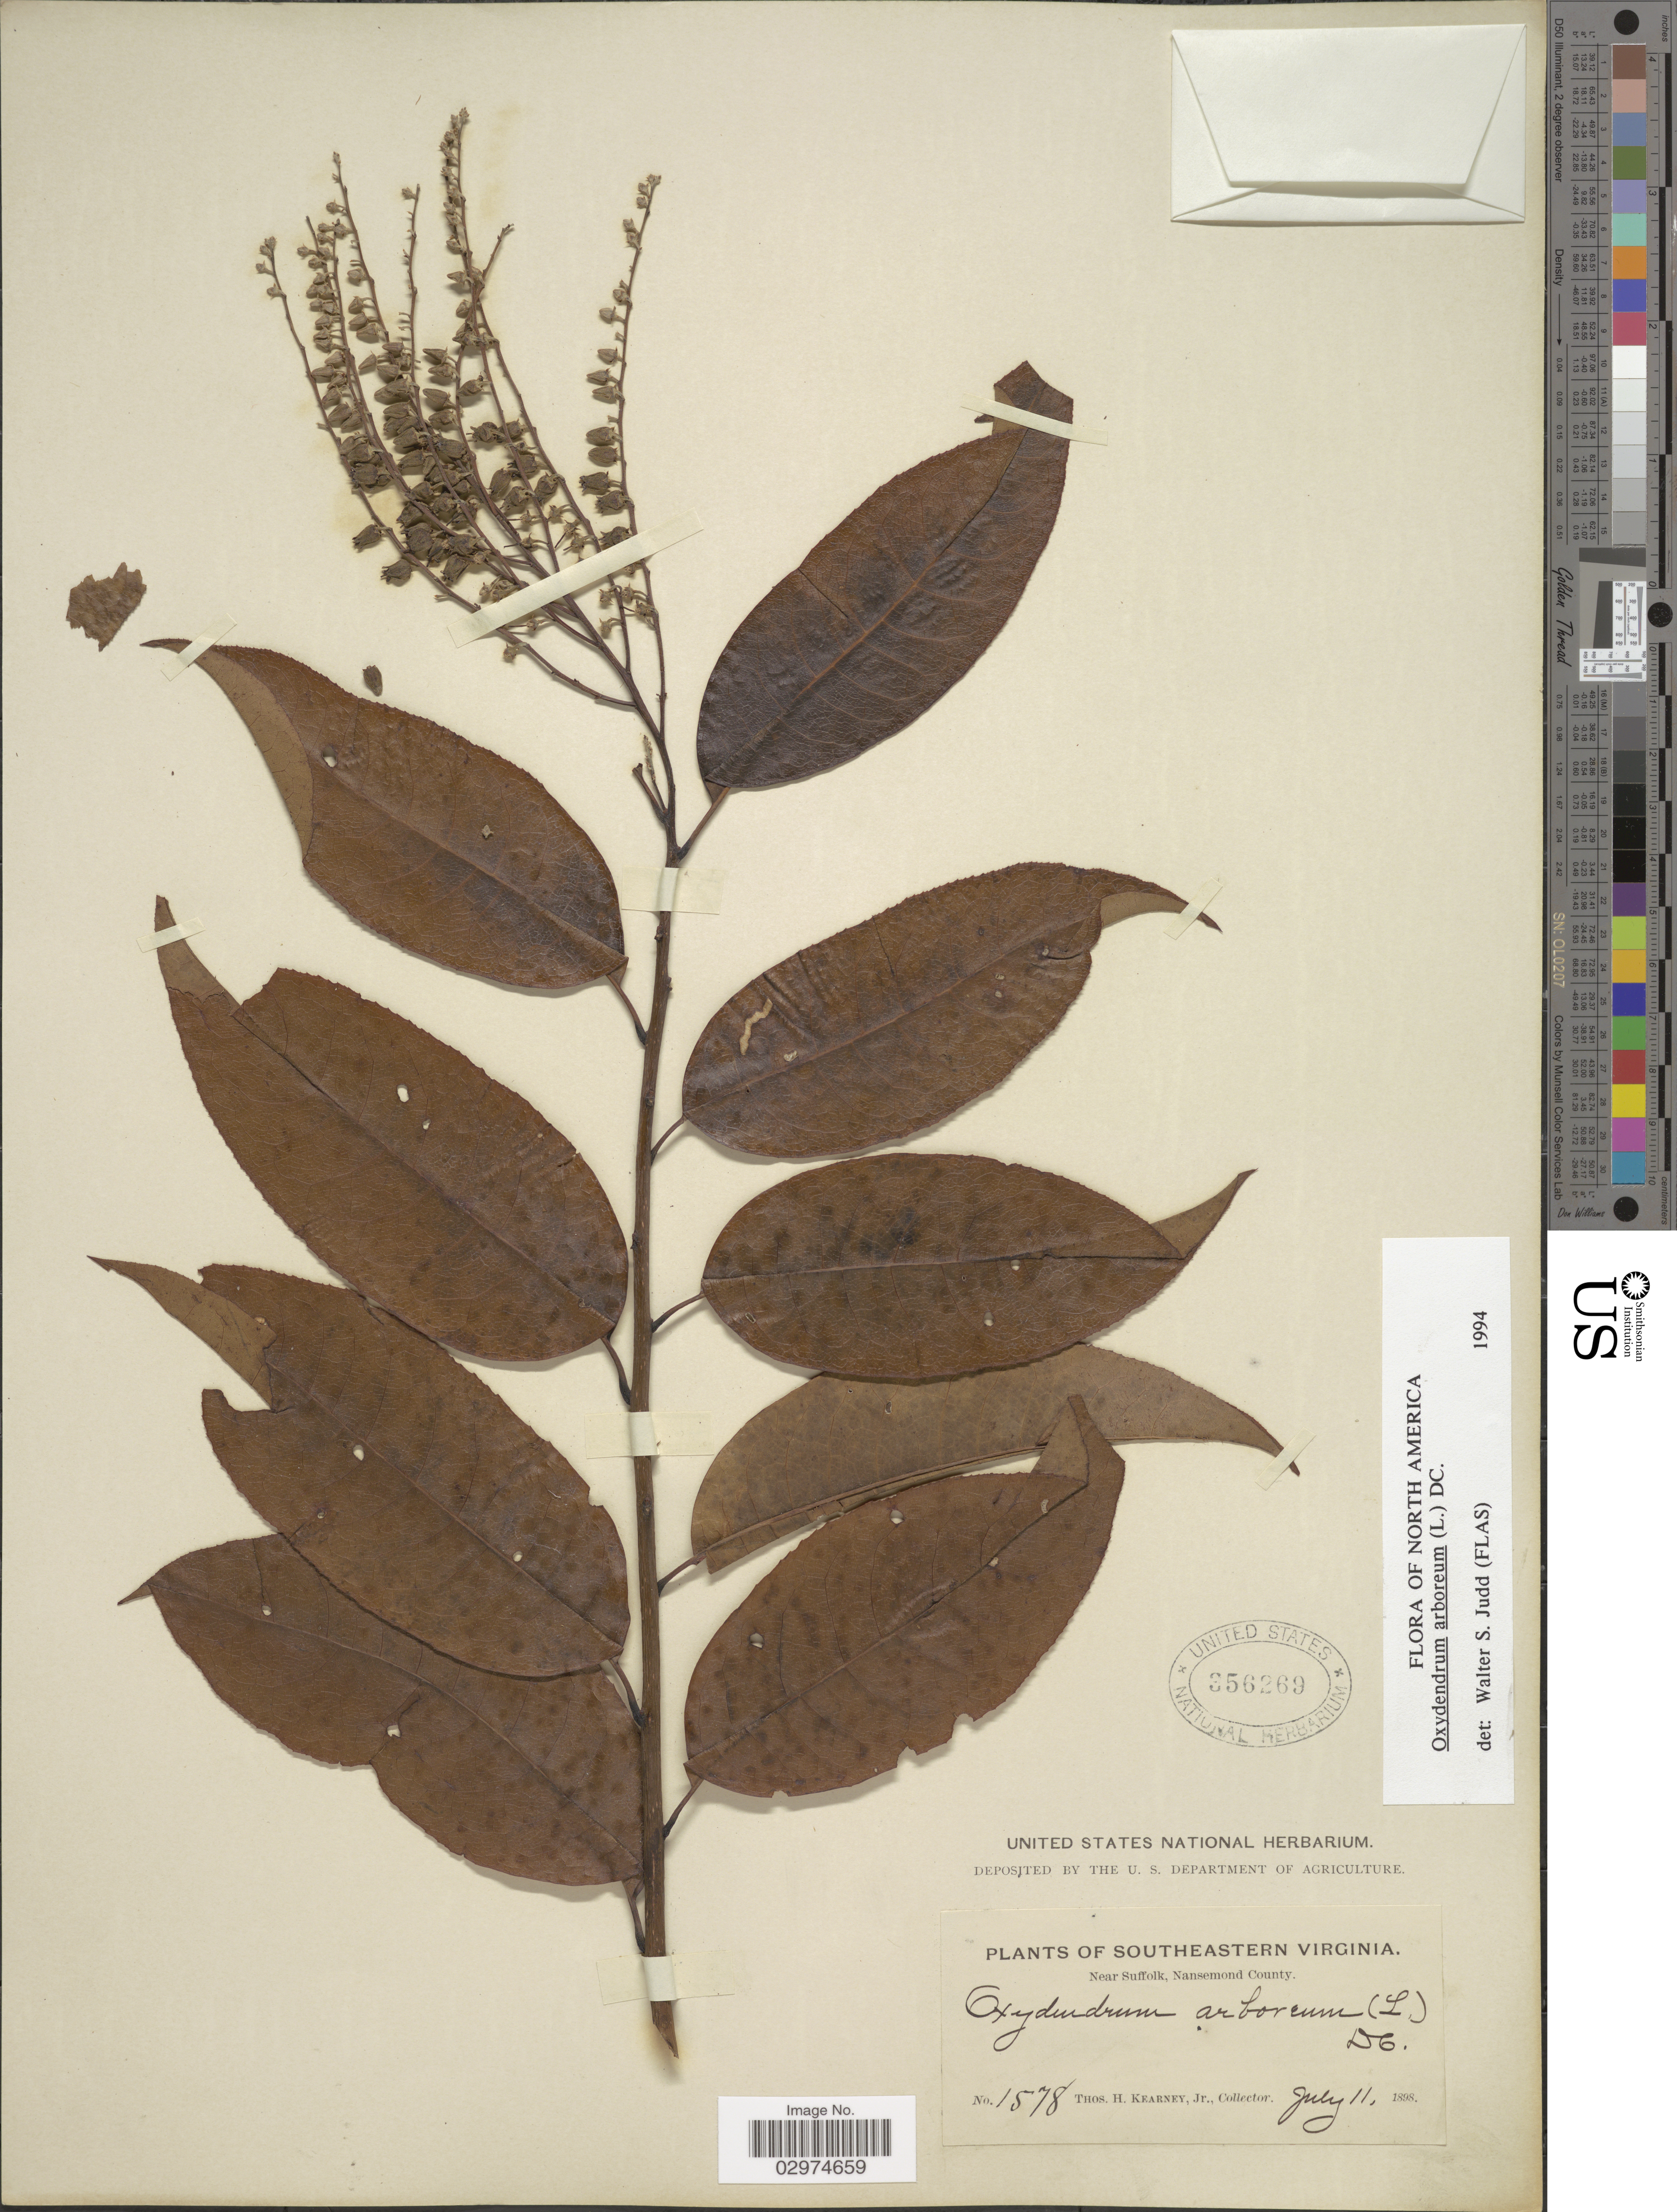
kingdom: Plantae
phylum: Tracheophyta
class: Magnoliopsida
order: Ericales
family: Ericaceae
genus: Oxydendrum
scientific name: Oxydendrum arboreum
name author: (L.) DC.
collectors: T. H. Kearney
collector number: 1578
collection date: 1898-07-11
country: United States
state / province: Virginia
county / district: City of Suffolk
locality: Southeastern Virginia, Near Suffolk, Nansemond County.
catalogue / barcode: US 356269